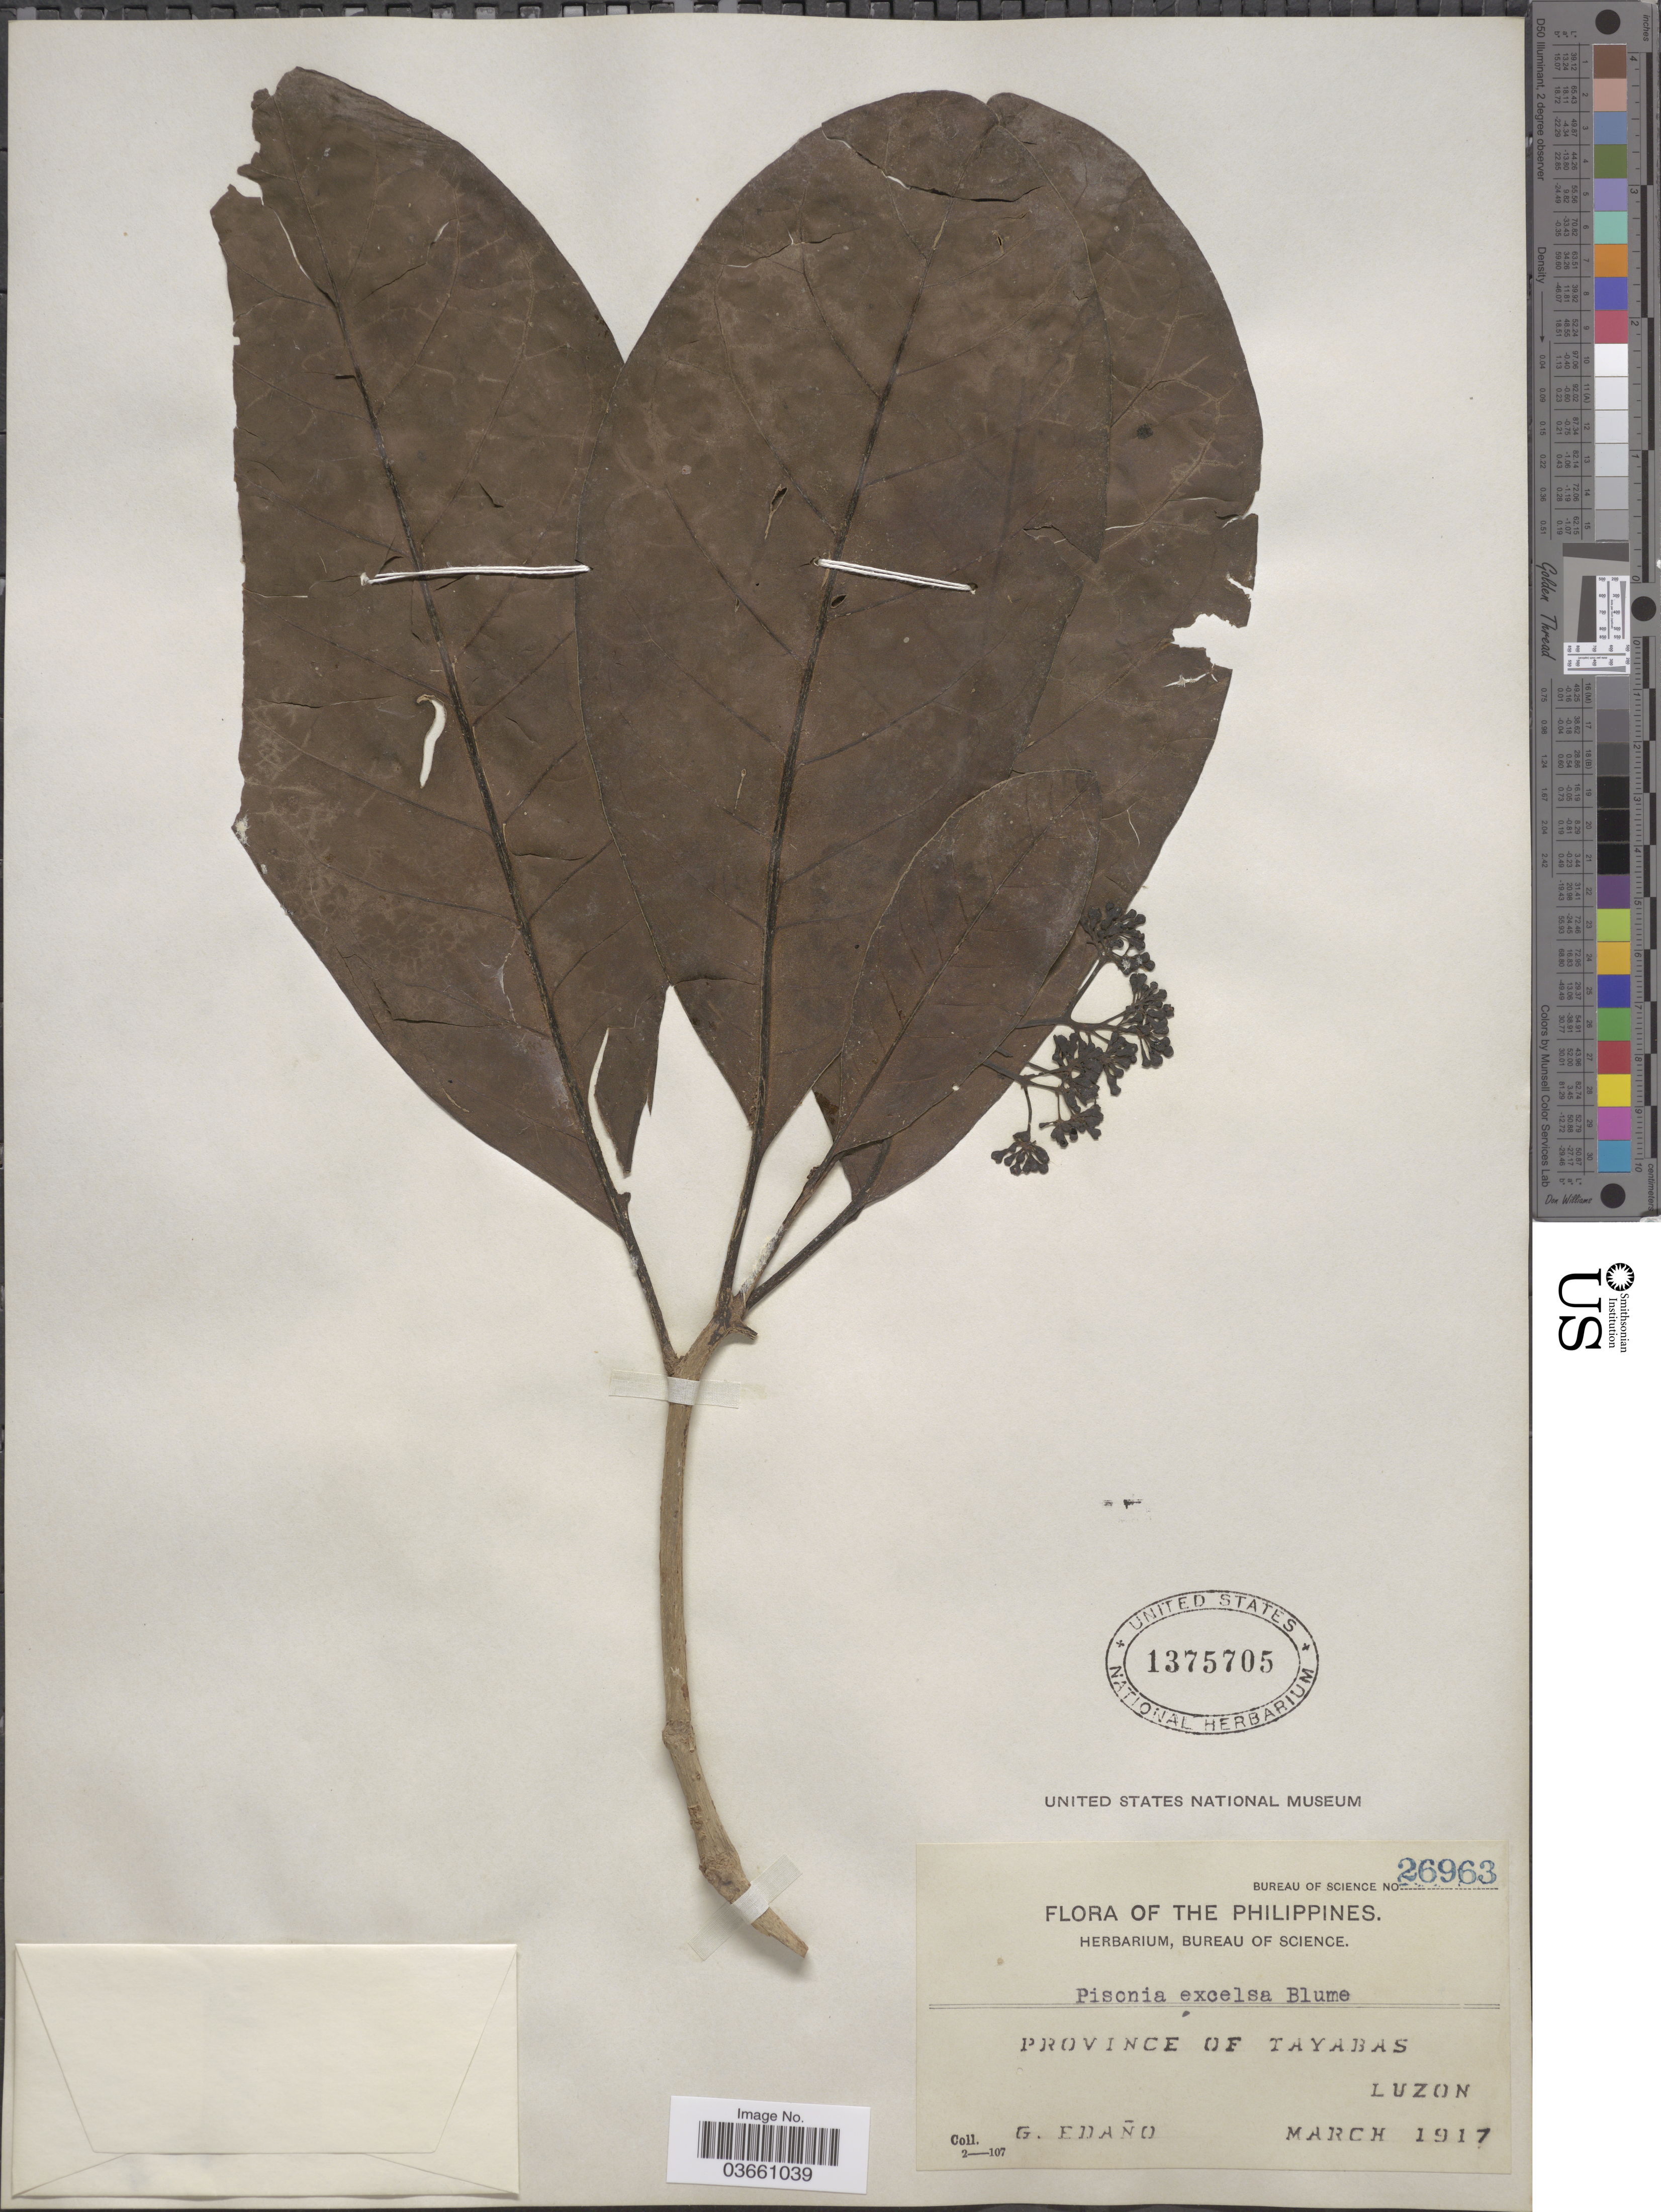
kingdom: Plantae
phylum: Tracheophyta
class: Magnoliopsida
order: Caryophyllales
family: Nyctaginaceae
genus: Pisonia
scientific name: Pisonia umbellifera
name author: (J.R. Forst. & G. Forst.) Seem.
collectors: G. Edaño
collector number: Bureau of Science 26963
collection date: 1917-03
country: Philippines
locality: Province of Tayabas. Luzon.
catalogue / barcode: US 1375705